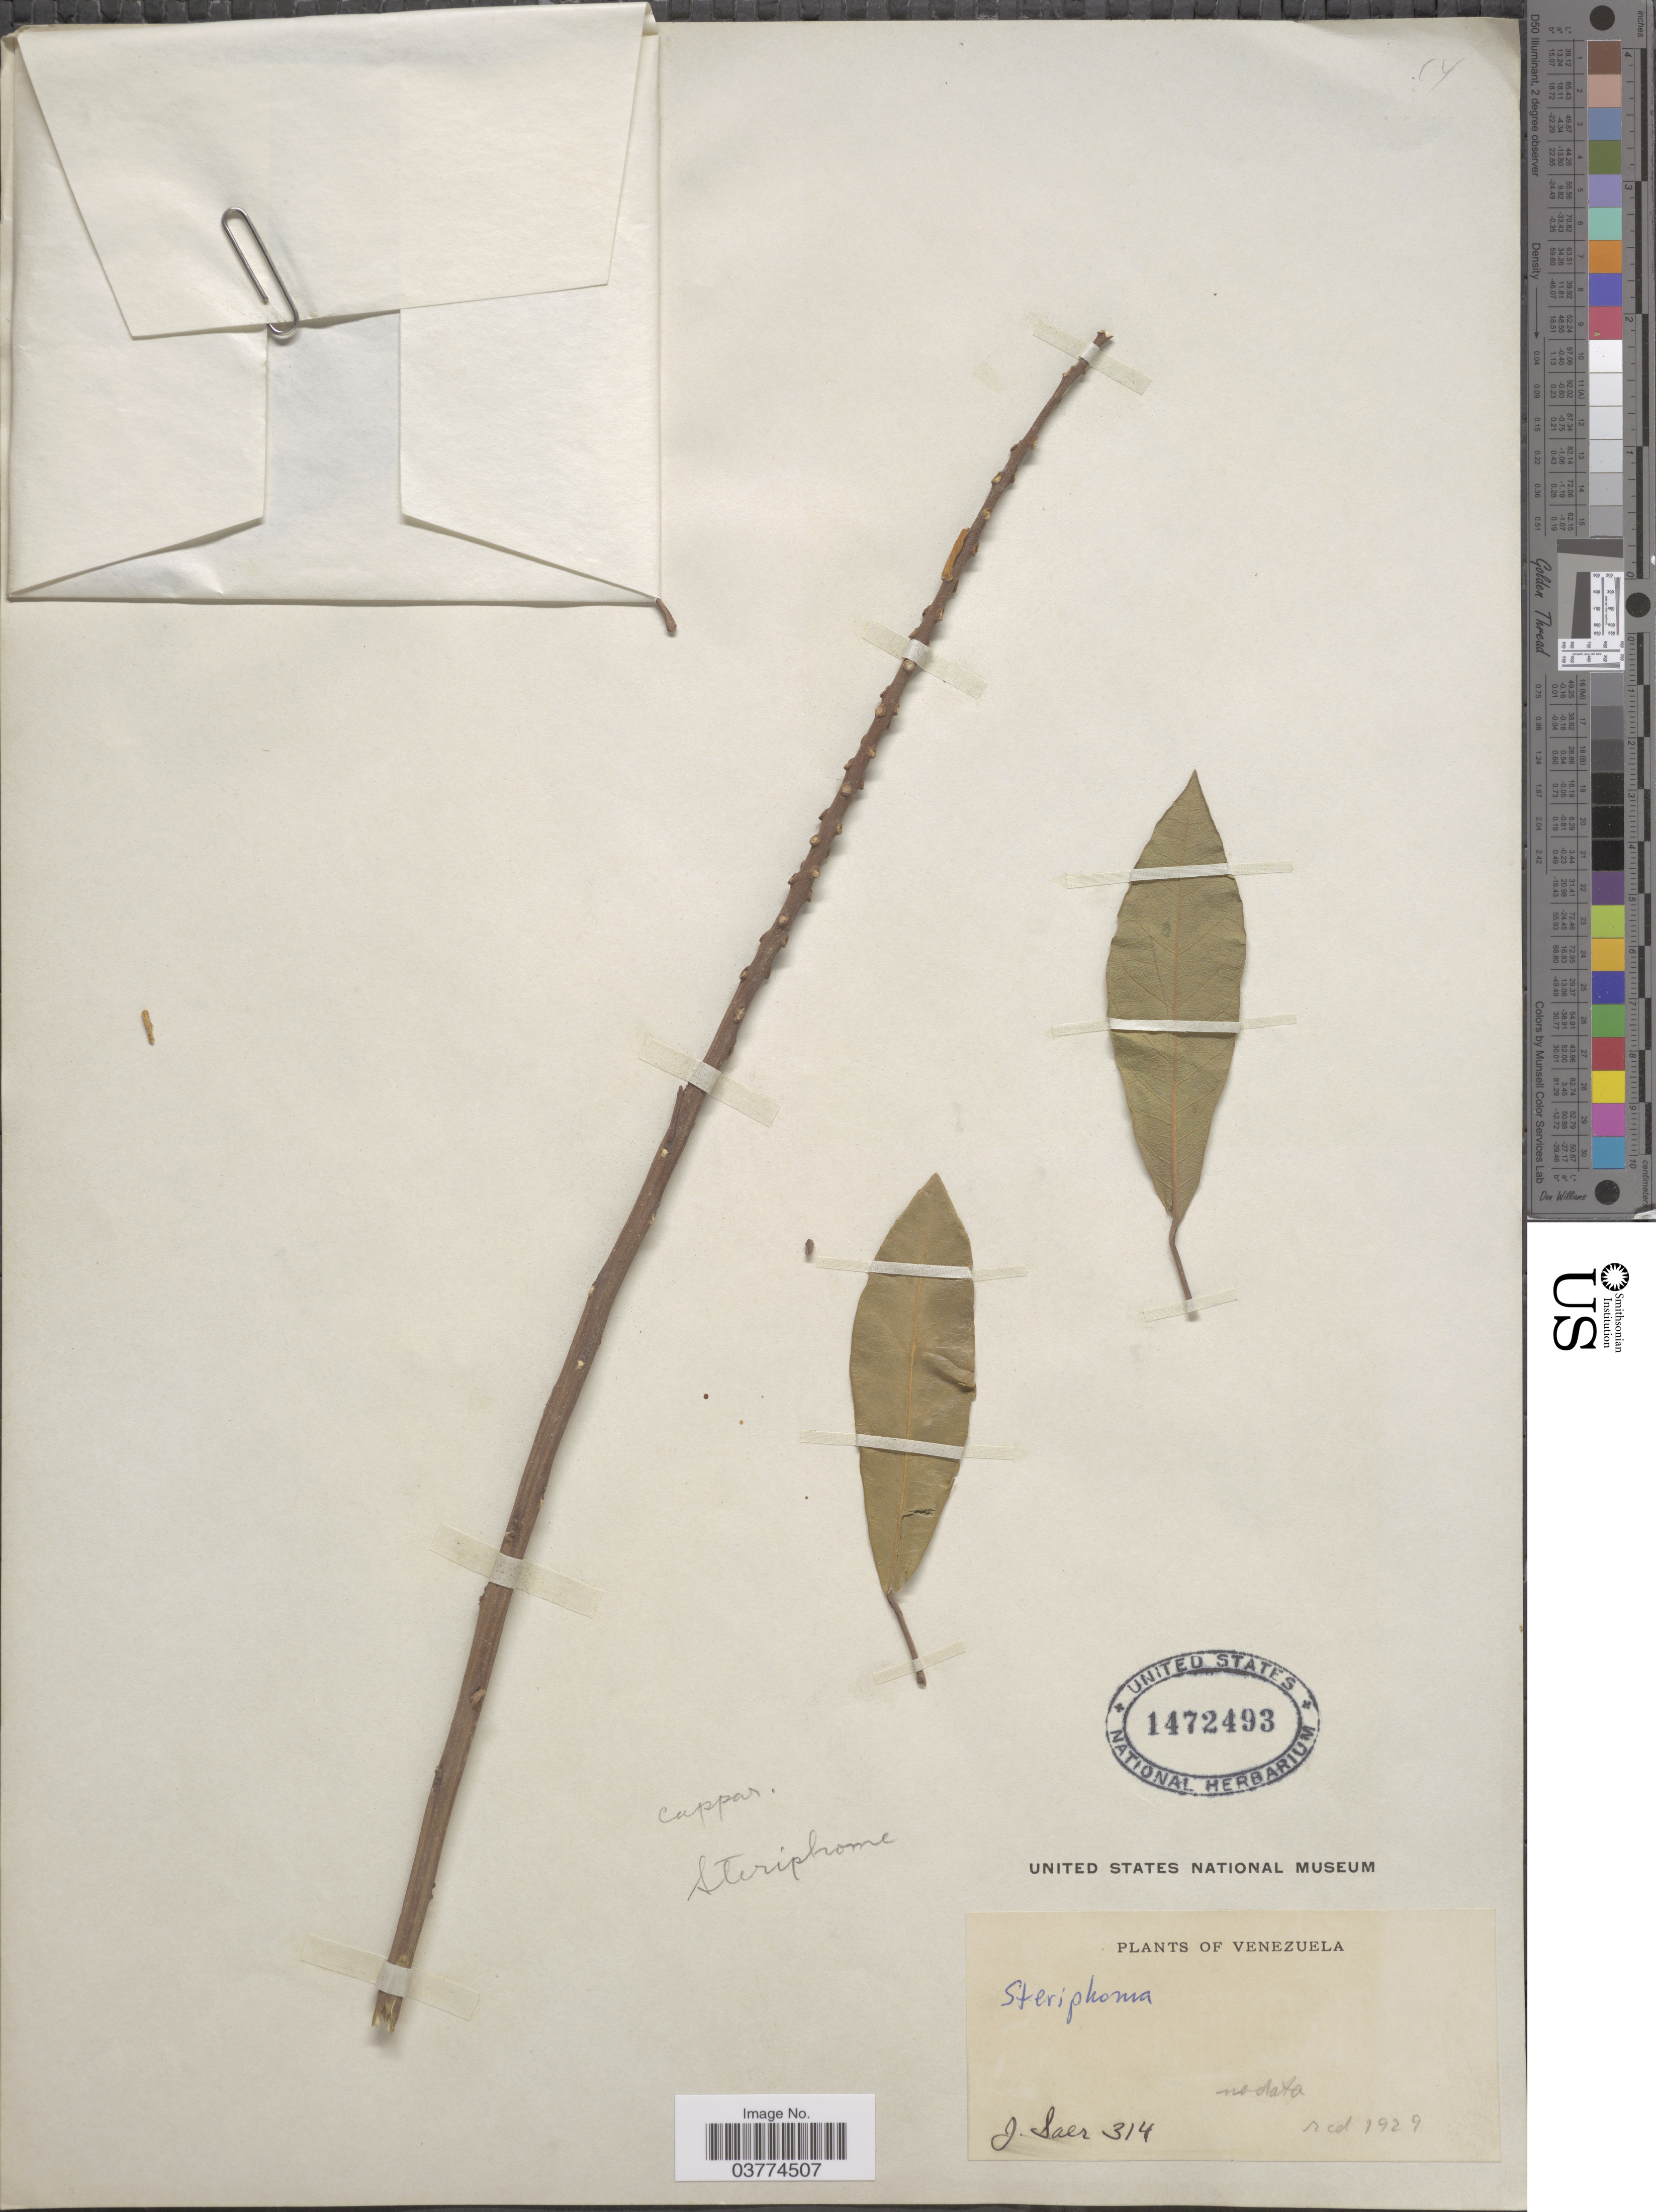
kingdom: Plantae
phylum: Tracheophyta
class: Magnoliopsida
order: Brassicales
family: Capparaceae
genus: Steriphoma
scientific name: Steriphoma sp.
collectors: J. Saer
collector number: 314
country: Venezuela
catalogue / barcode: US 1472493